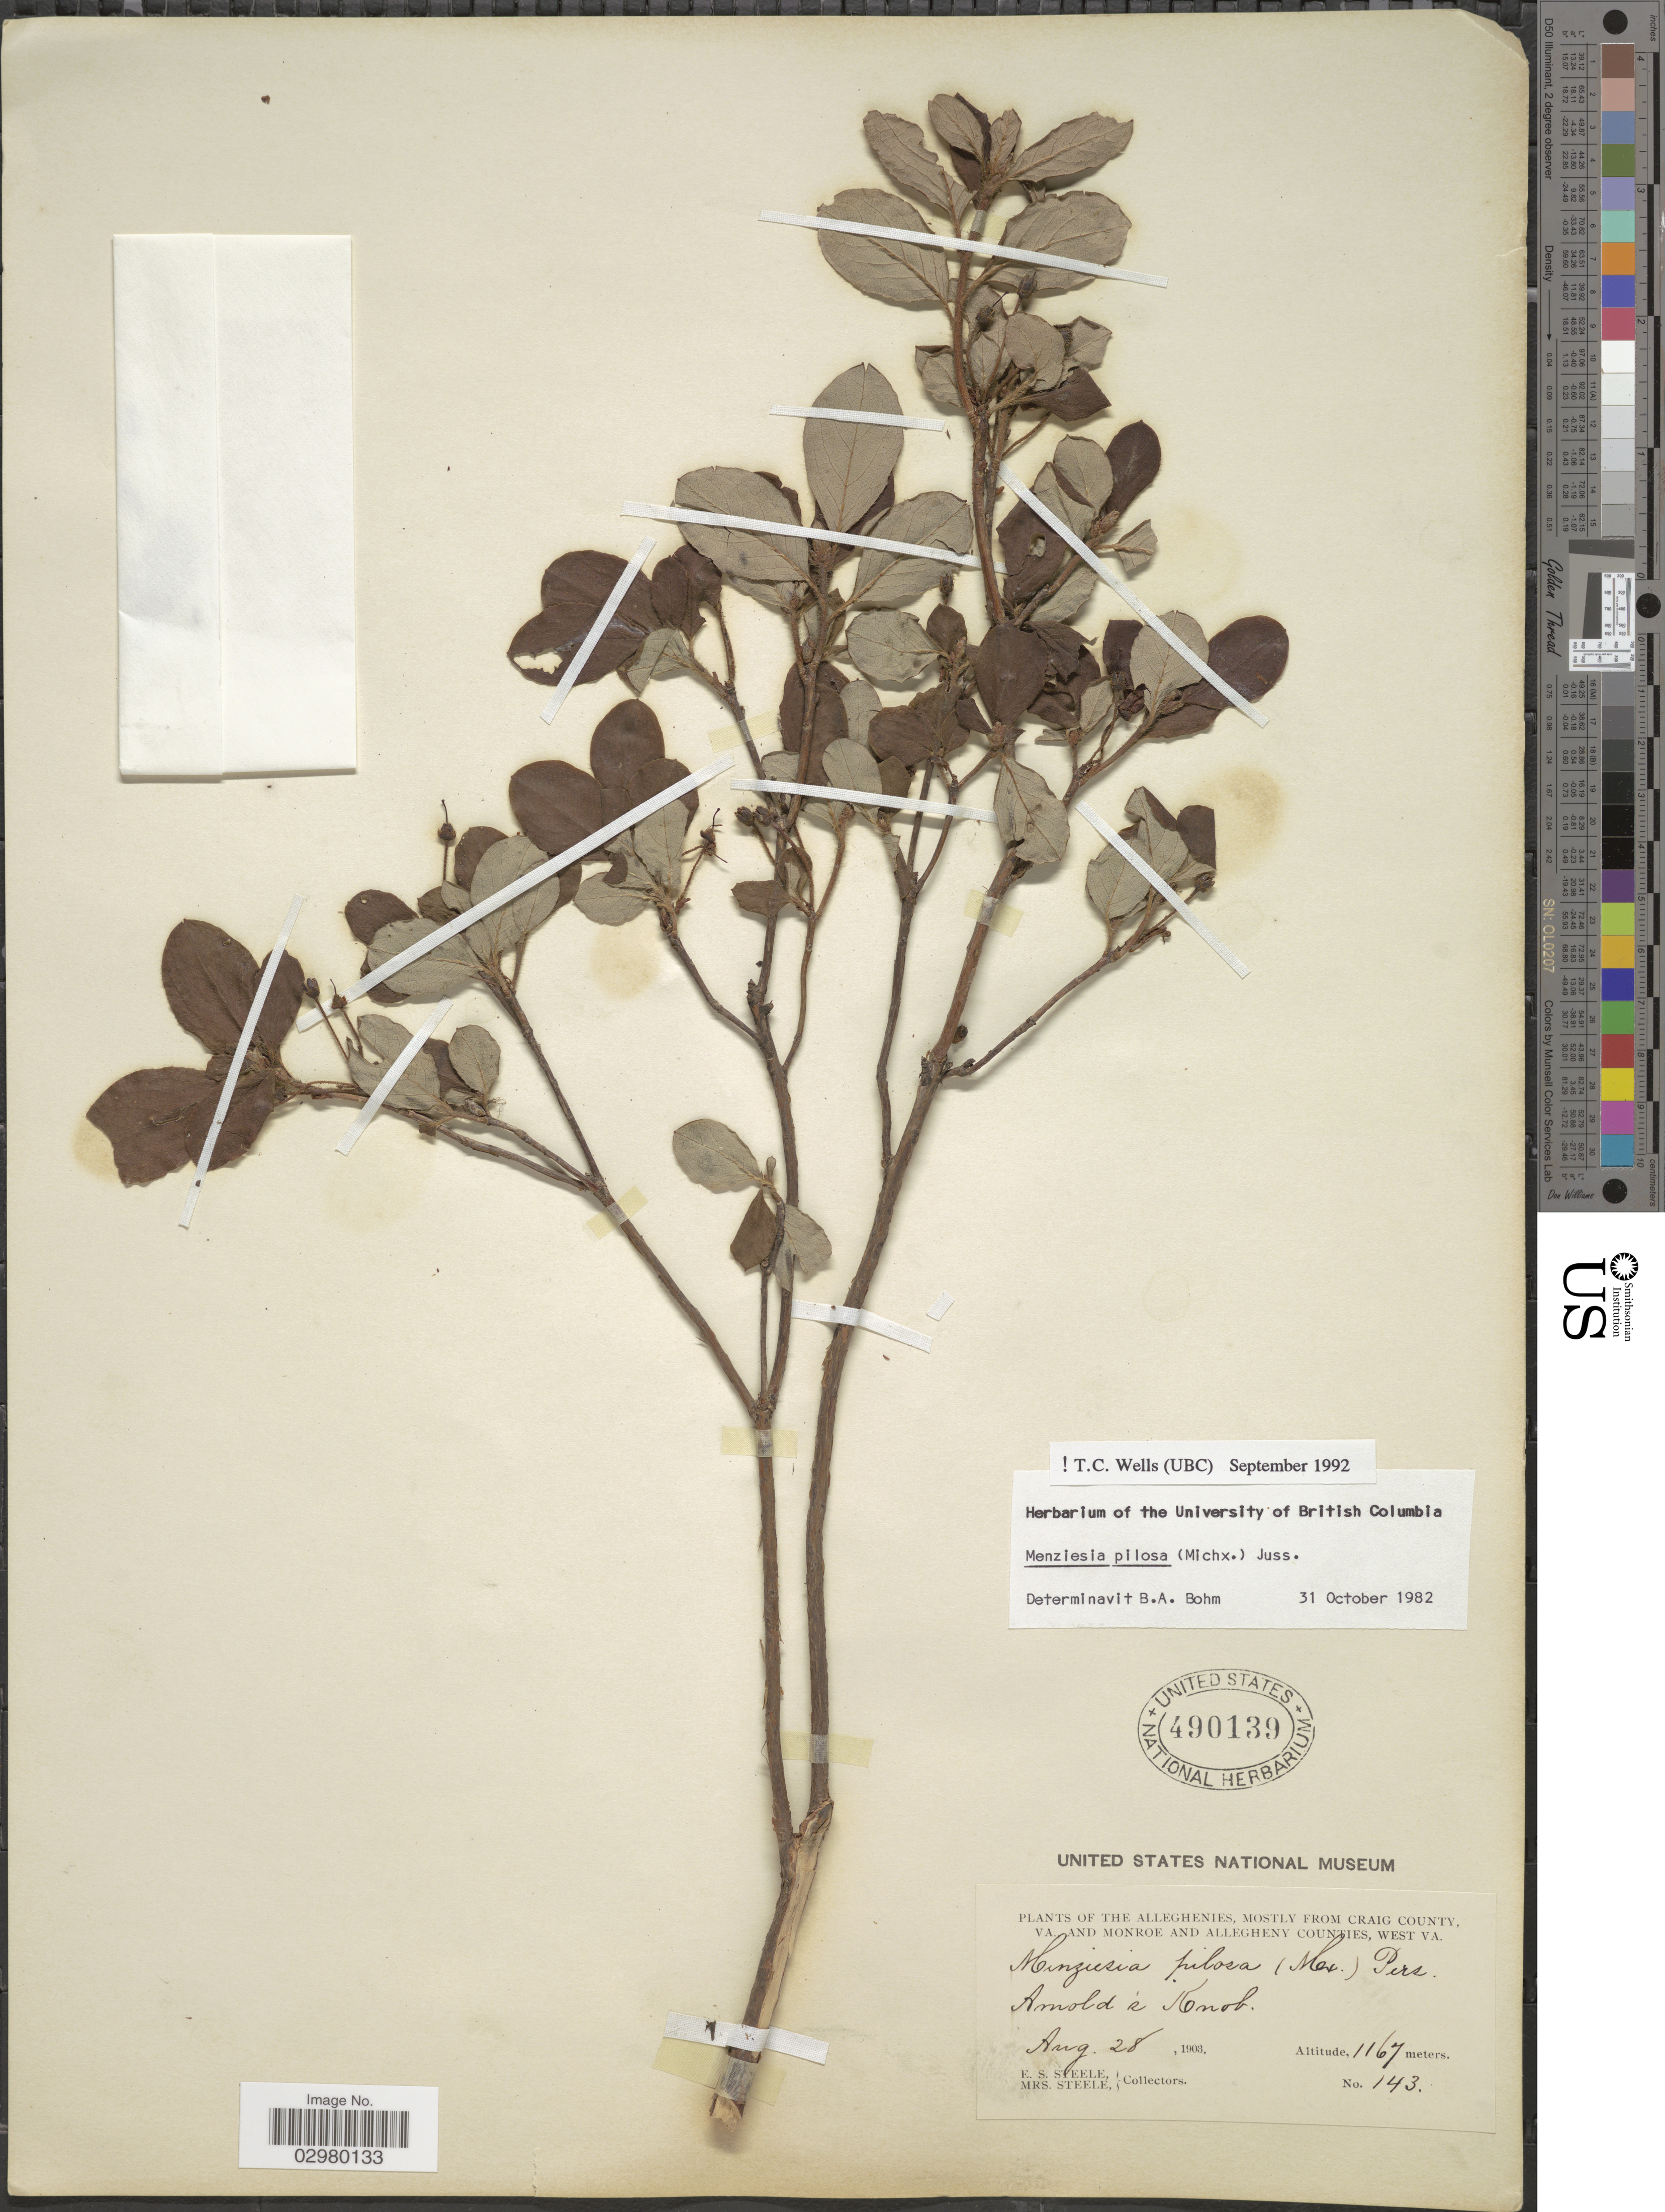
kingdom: Plantae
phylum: Tracheophyta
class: Magnoliopsida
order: Ericales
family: Ericaceae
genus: Menziesia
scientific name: Menziesia pilosa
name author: (Michx.) Juss.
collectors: E. Steele & Mrs. E. S. Steele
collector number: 143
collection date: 1903-08-28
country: United States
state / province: Virginia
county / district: Craig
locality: Alleghenies, mostly from Craig County, V.A. and Monroe and Allegheny Counties, West Va. Arnold's Knob.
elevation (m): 1167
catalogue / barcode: US 490139